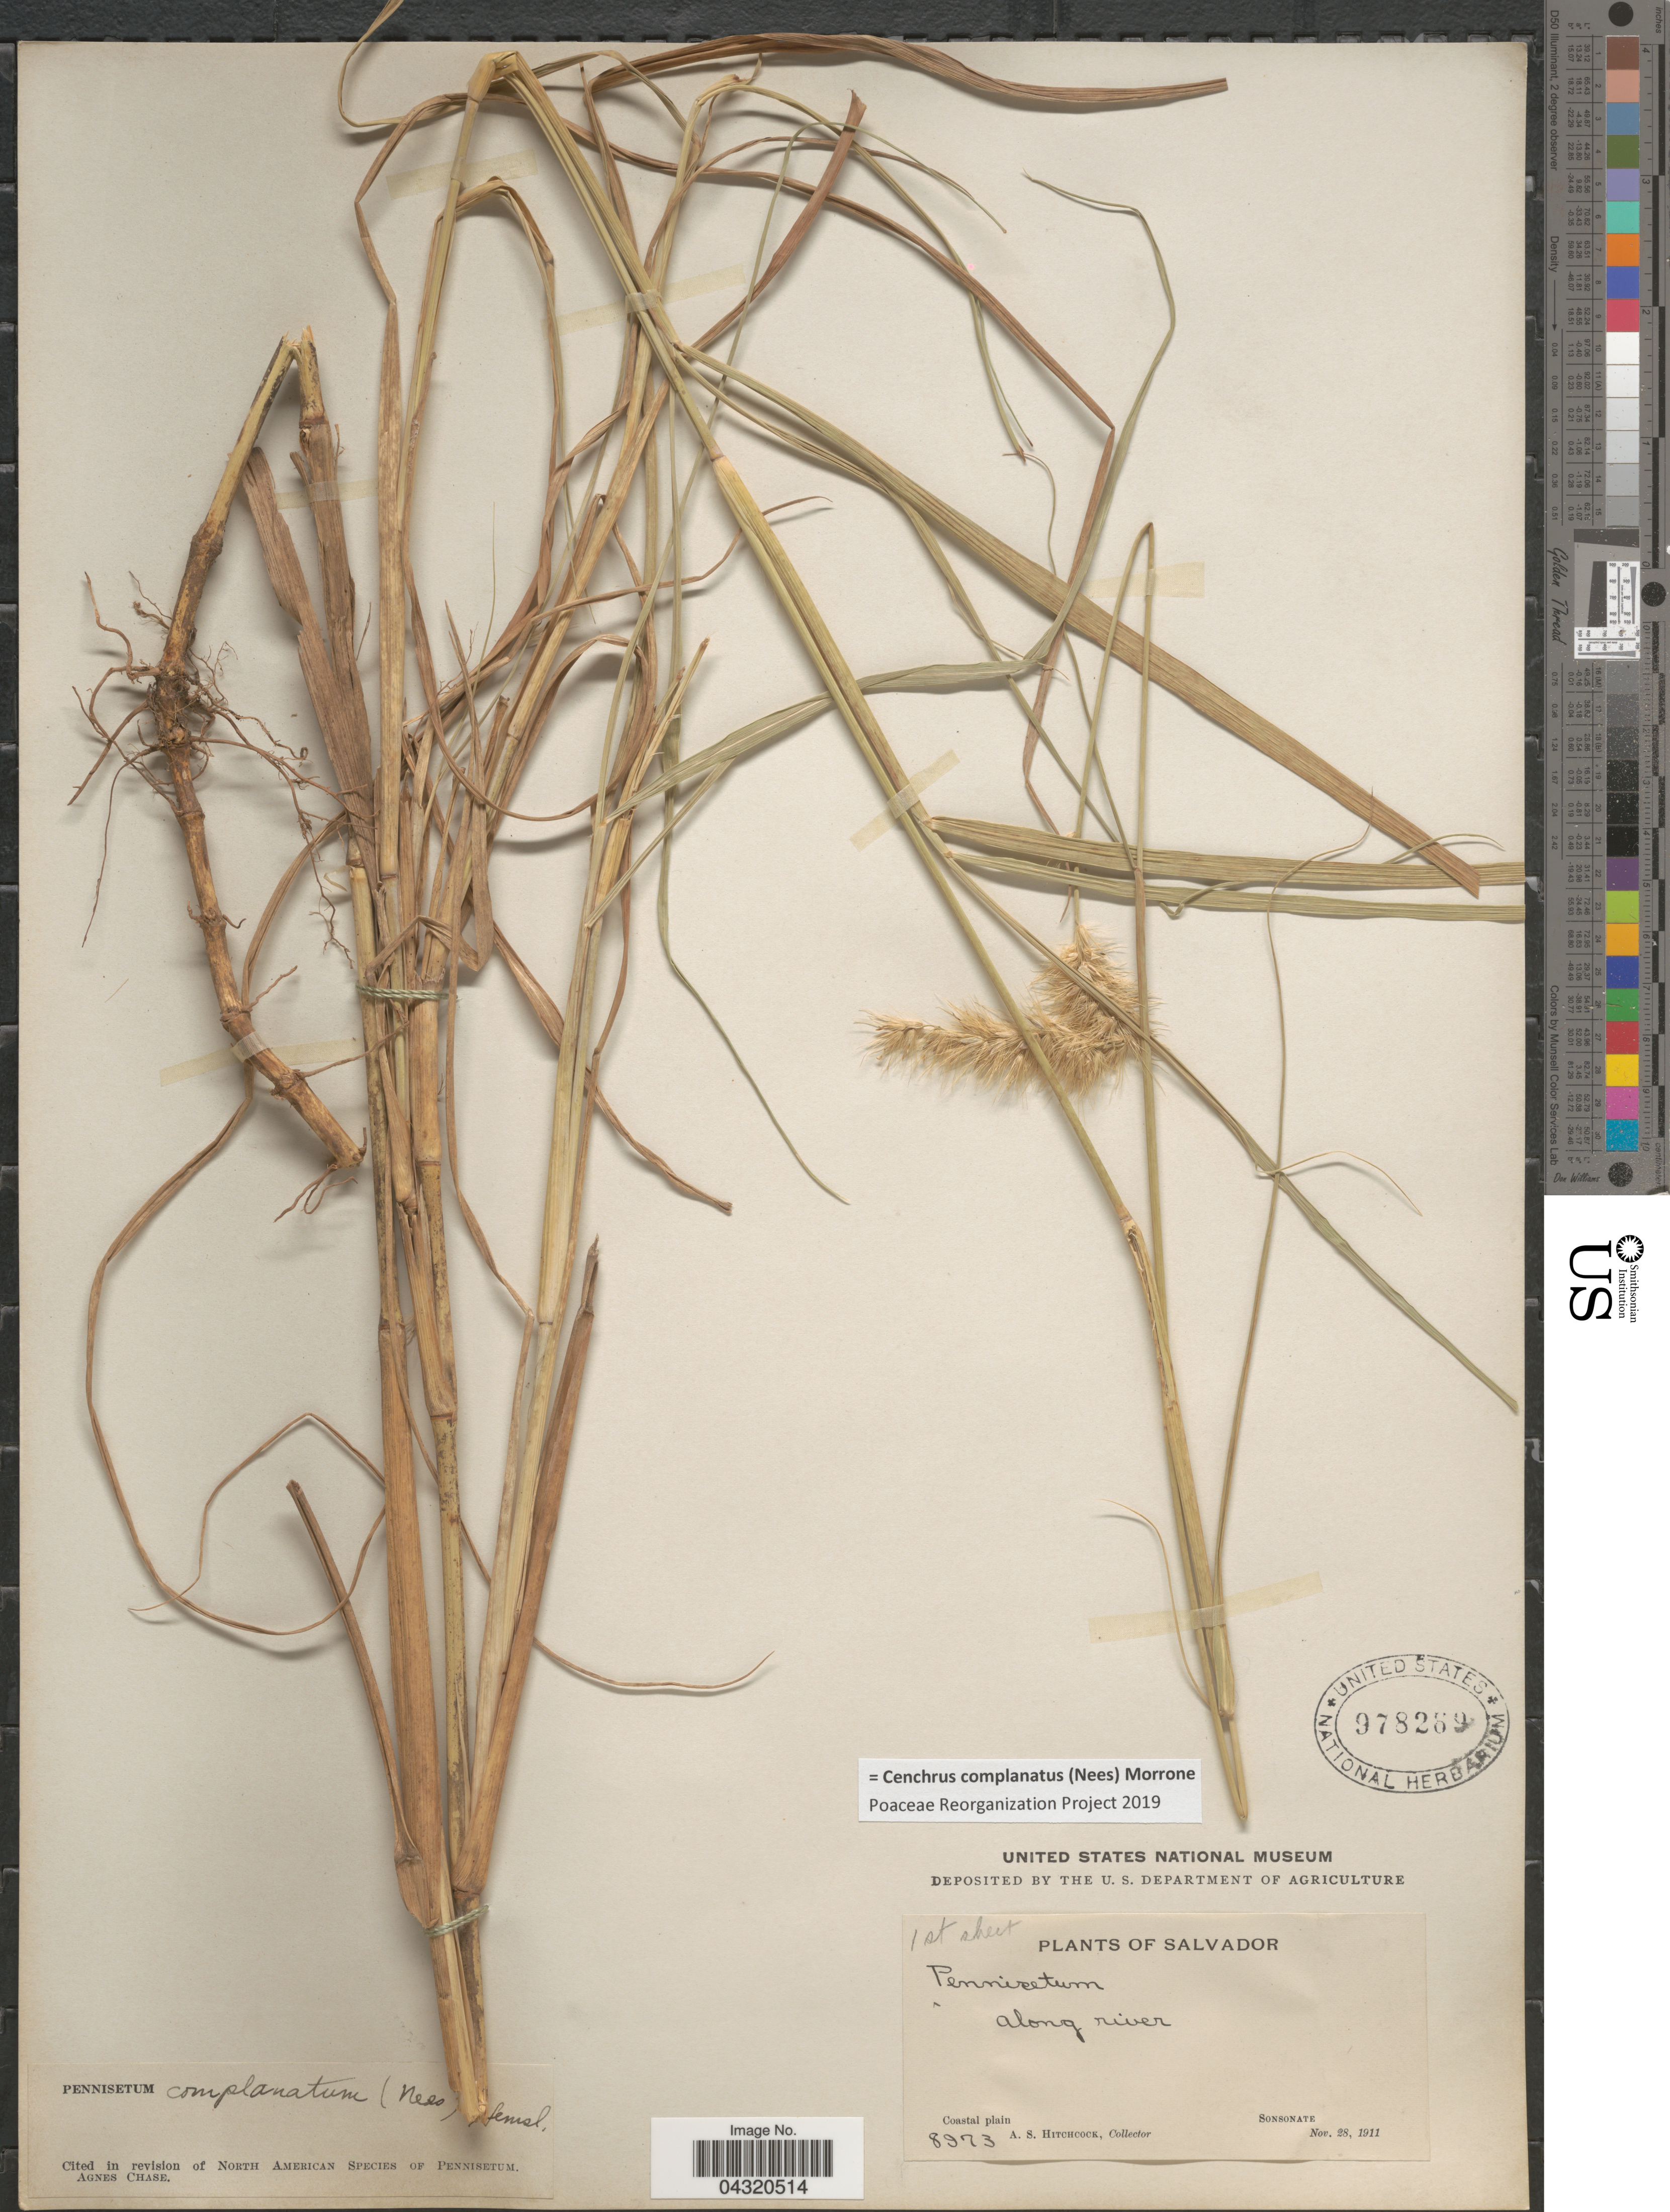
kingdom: Plantae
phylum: Tracheophyta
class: Liliopsida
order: Poales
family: Poaceae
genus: Cenchrus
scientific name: Cenchrus complanatus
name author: (Nees) Morrone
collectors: A. S. Hitchcock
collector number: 8973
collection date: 1911-11-28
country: El Salvador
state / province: Sonsonate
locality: Along river. Coastal plain.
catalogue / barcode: US 978269